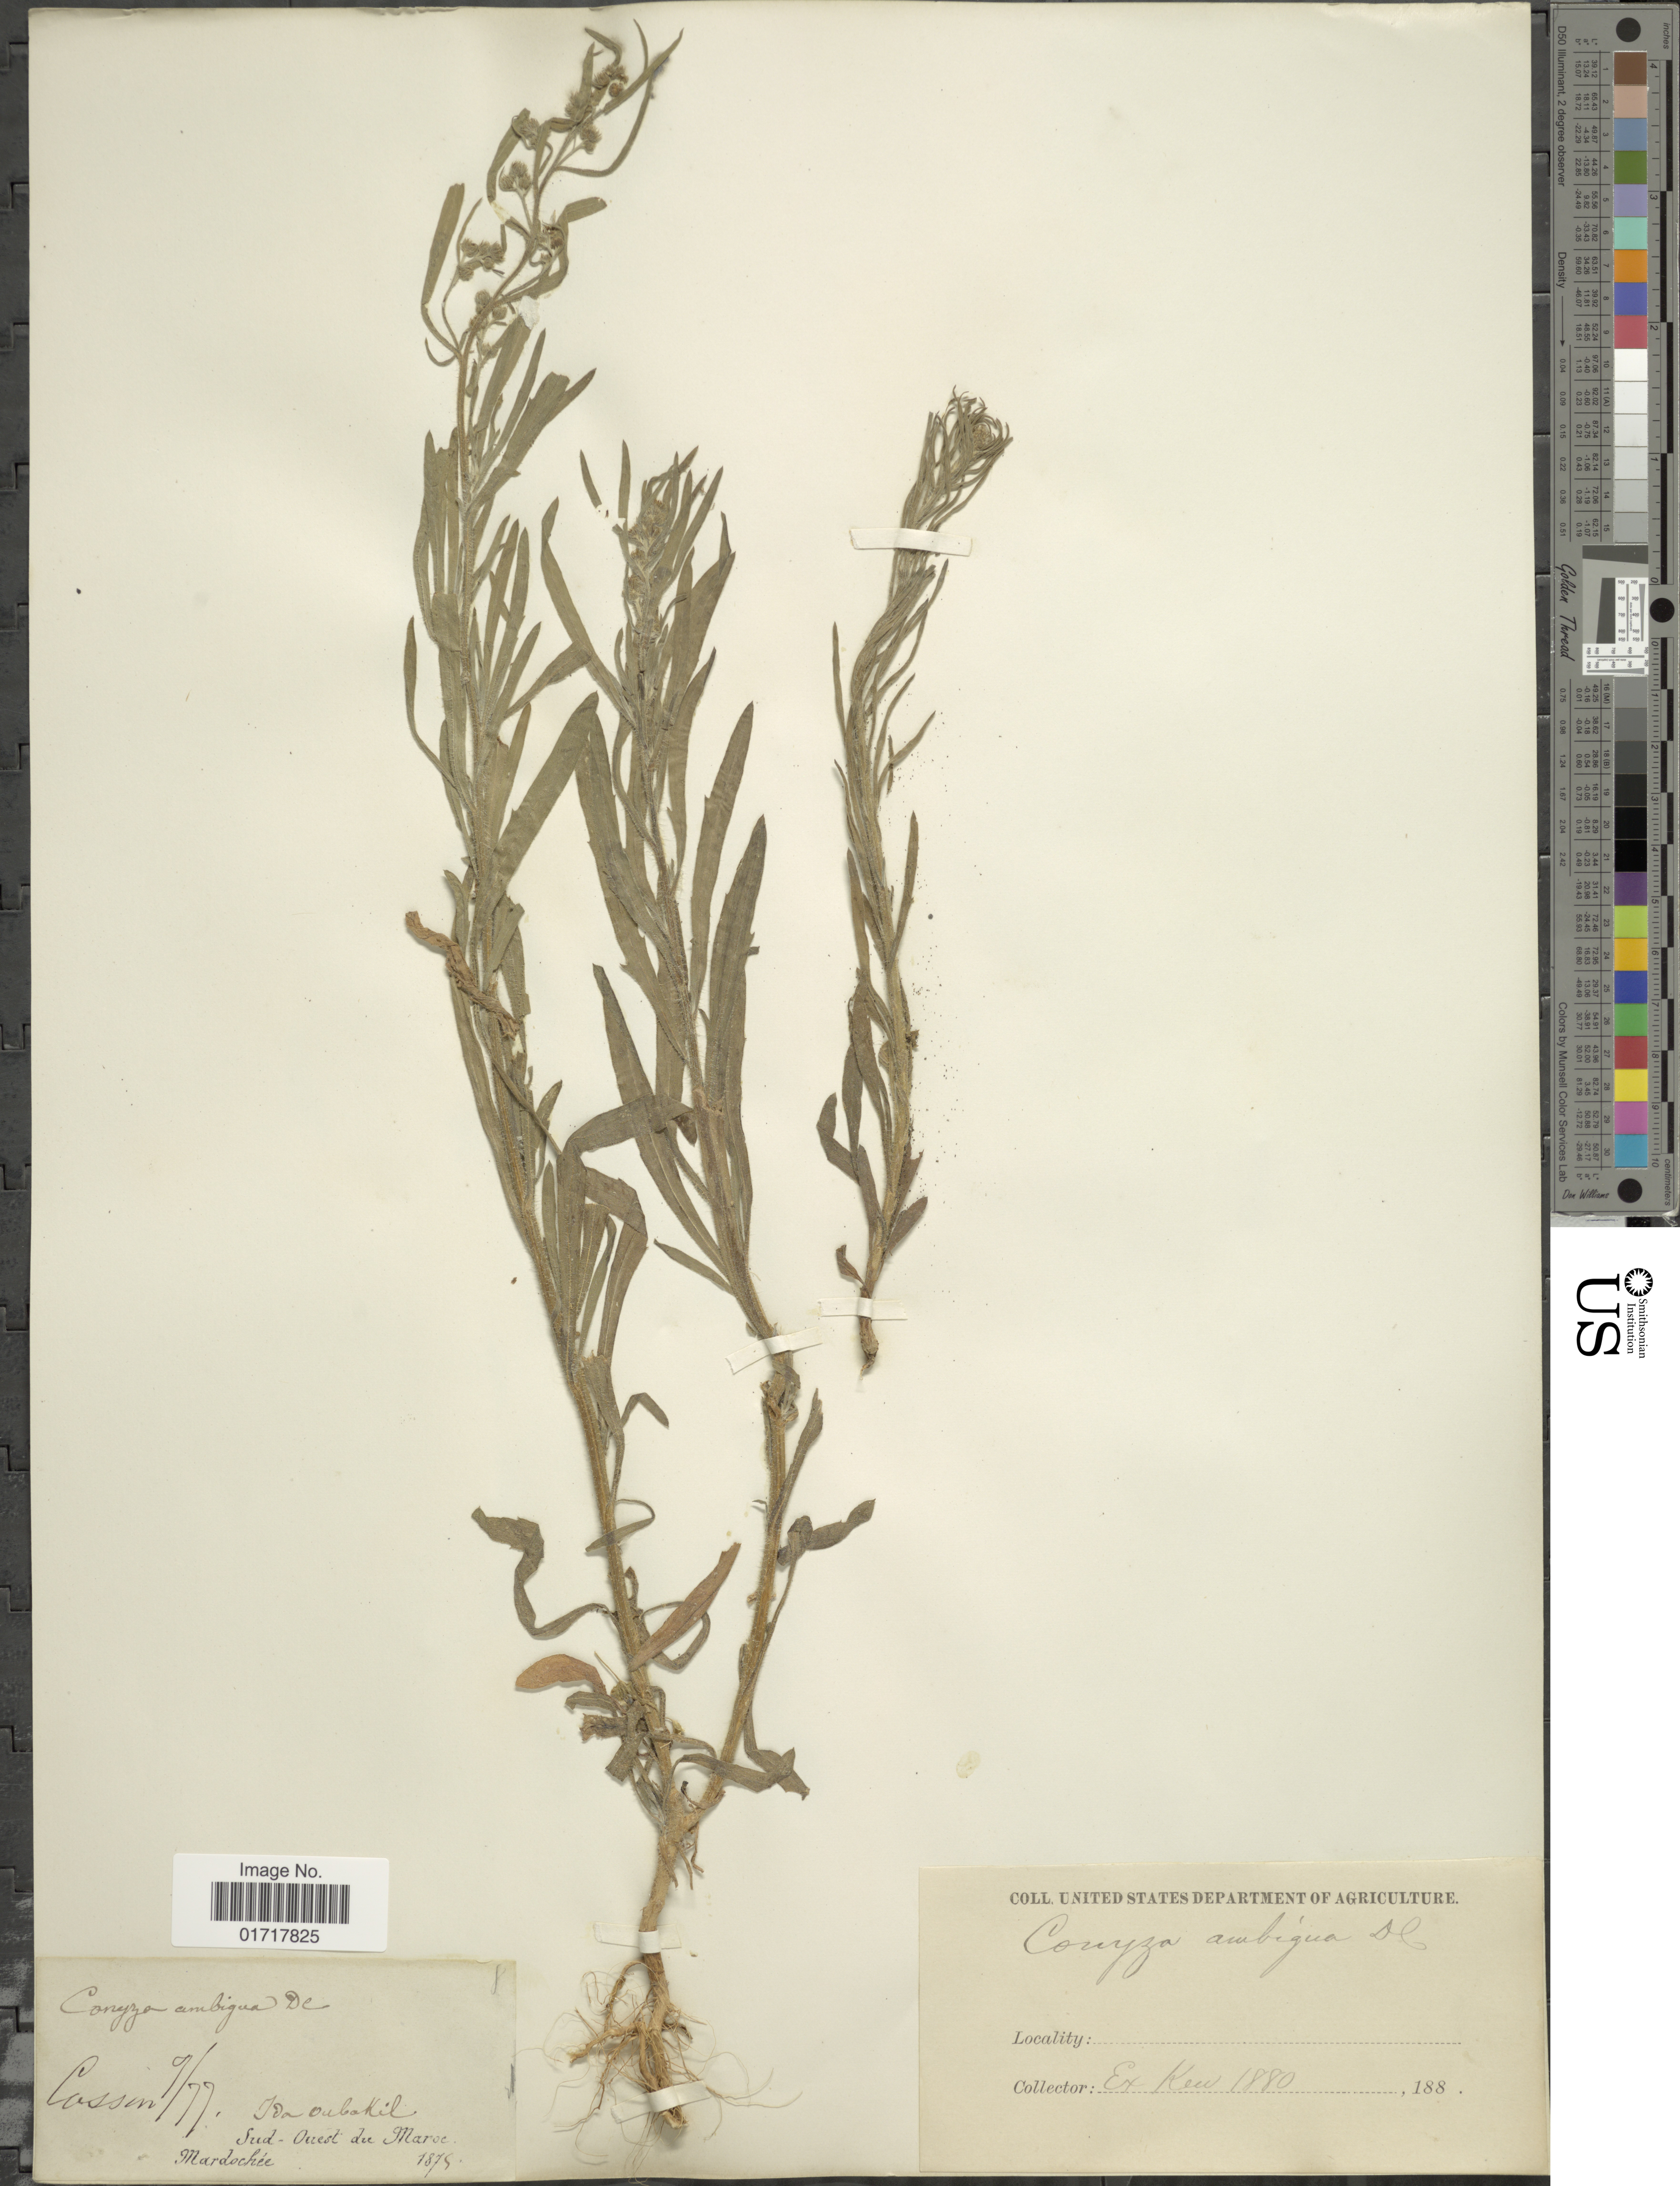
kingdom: Plantae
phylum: Tracheophyta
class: Magnoliopsida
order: Asterales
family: Asteraceae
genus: Conyza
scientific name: Conyza ambigua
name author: DC.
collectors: Mardochee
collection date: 1880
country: Morocco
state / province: Souss-Massa-Drâa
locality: Ida Oubakil. Sud-Ouest du Maroc.